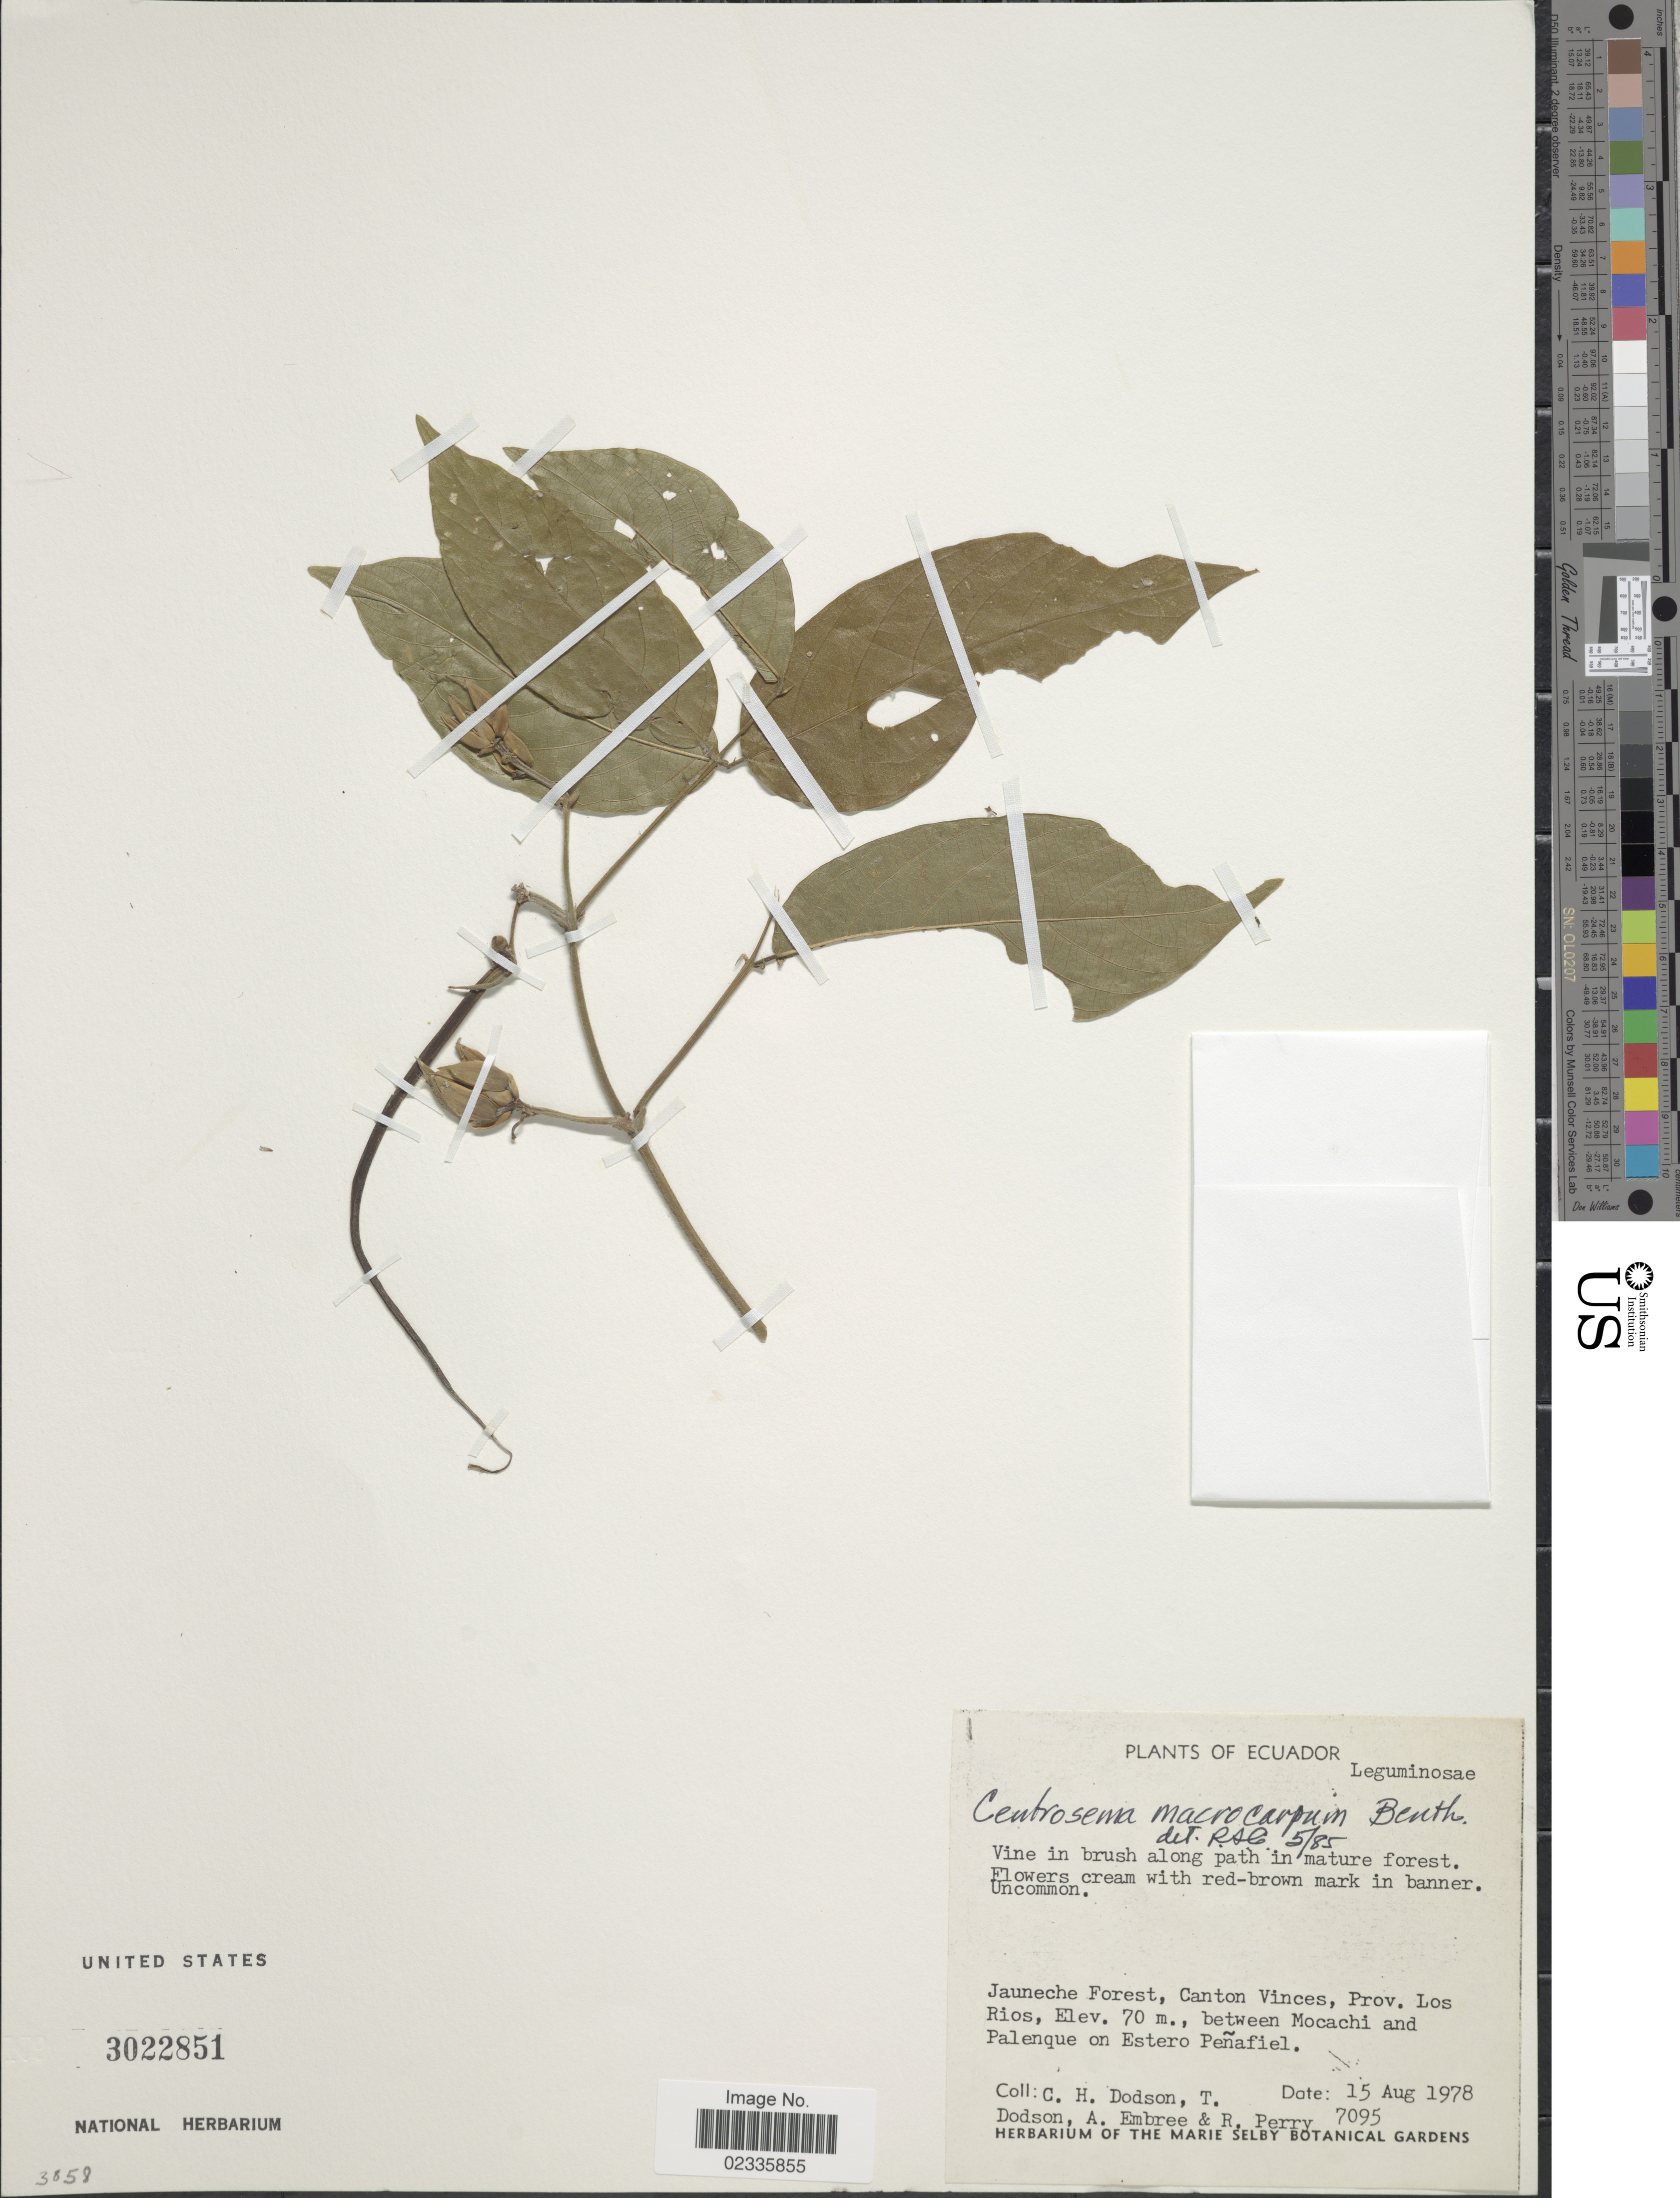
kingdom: Plantae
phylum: Tracheophyta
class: Magnoliopsida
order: Fabales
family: Fabaceae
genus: Centrosema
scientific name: Centrosema macrocarpum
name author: Benth.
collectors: C. H. Dodson, T. A. Dodson, A. Embree & R. Perry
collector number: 7095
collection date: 1978-08-15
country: Ecuador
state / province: Los Ríos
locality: Jauneche Forest, Canton Vinces, between Mocachi and Palenque on Estero Peñafiel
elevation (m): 70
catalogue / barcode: US 3022851